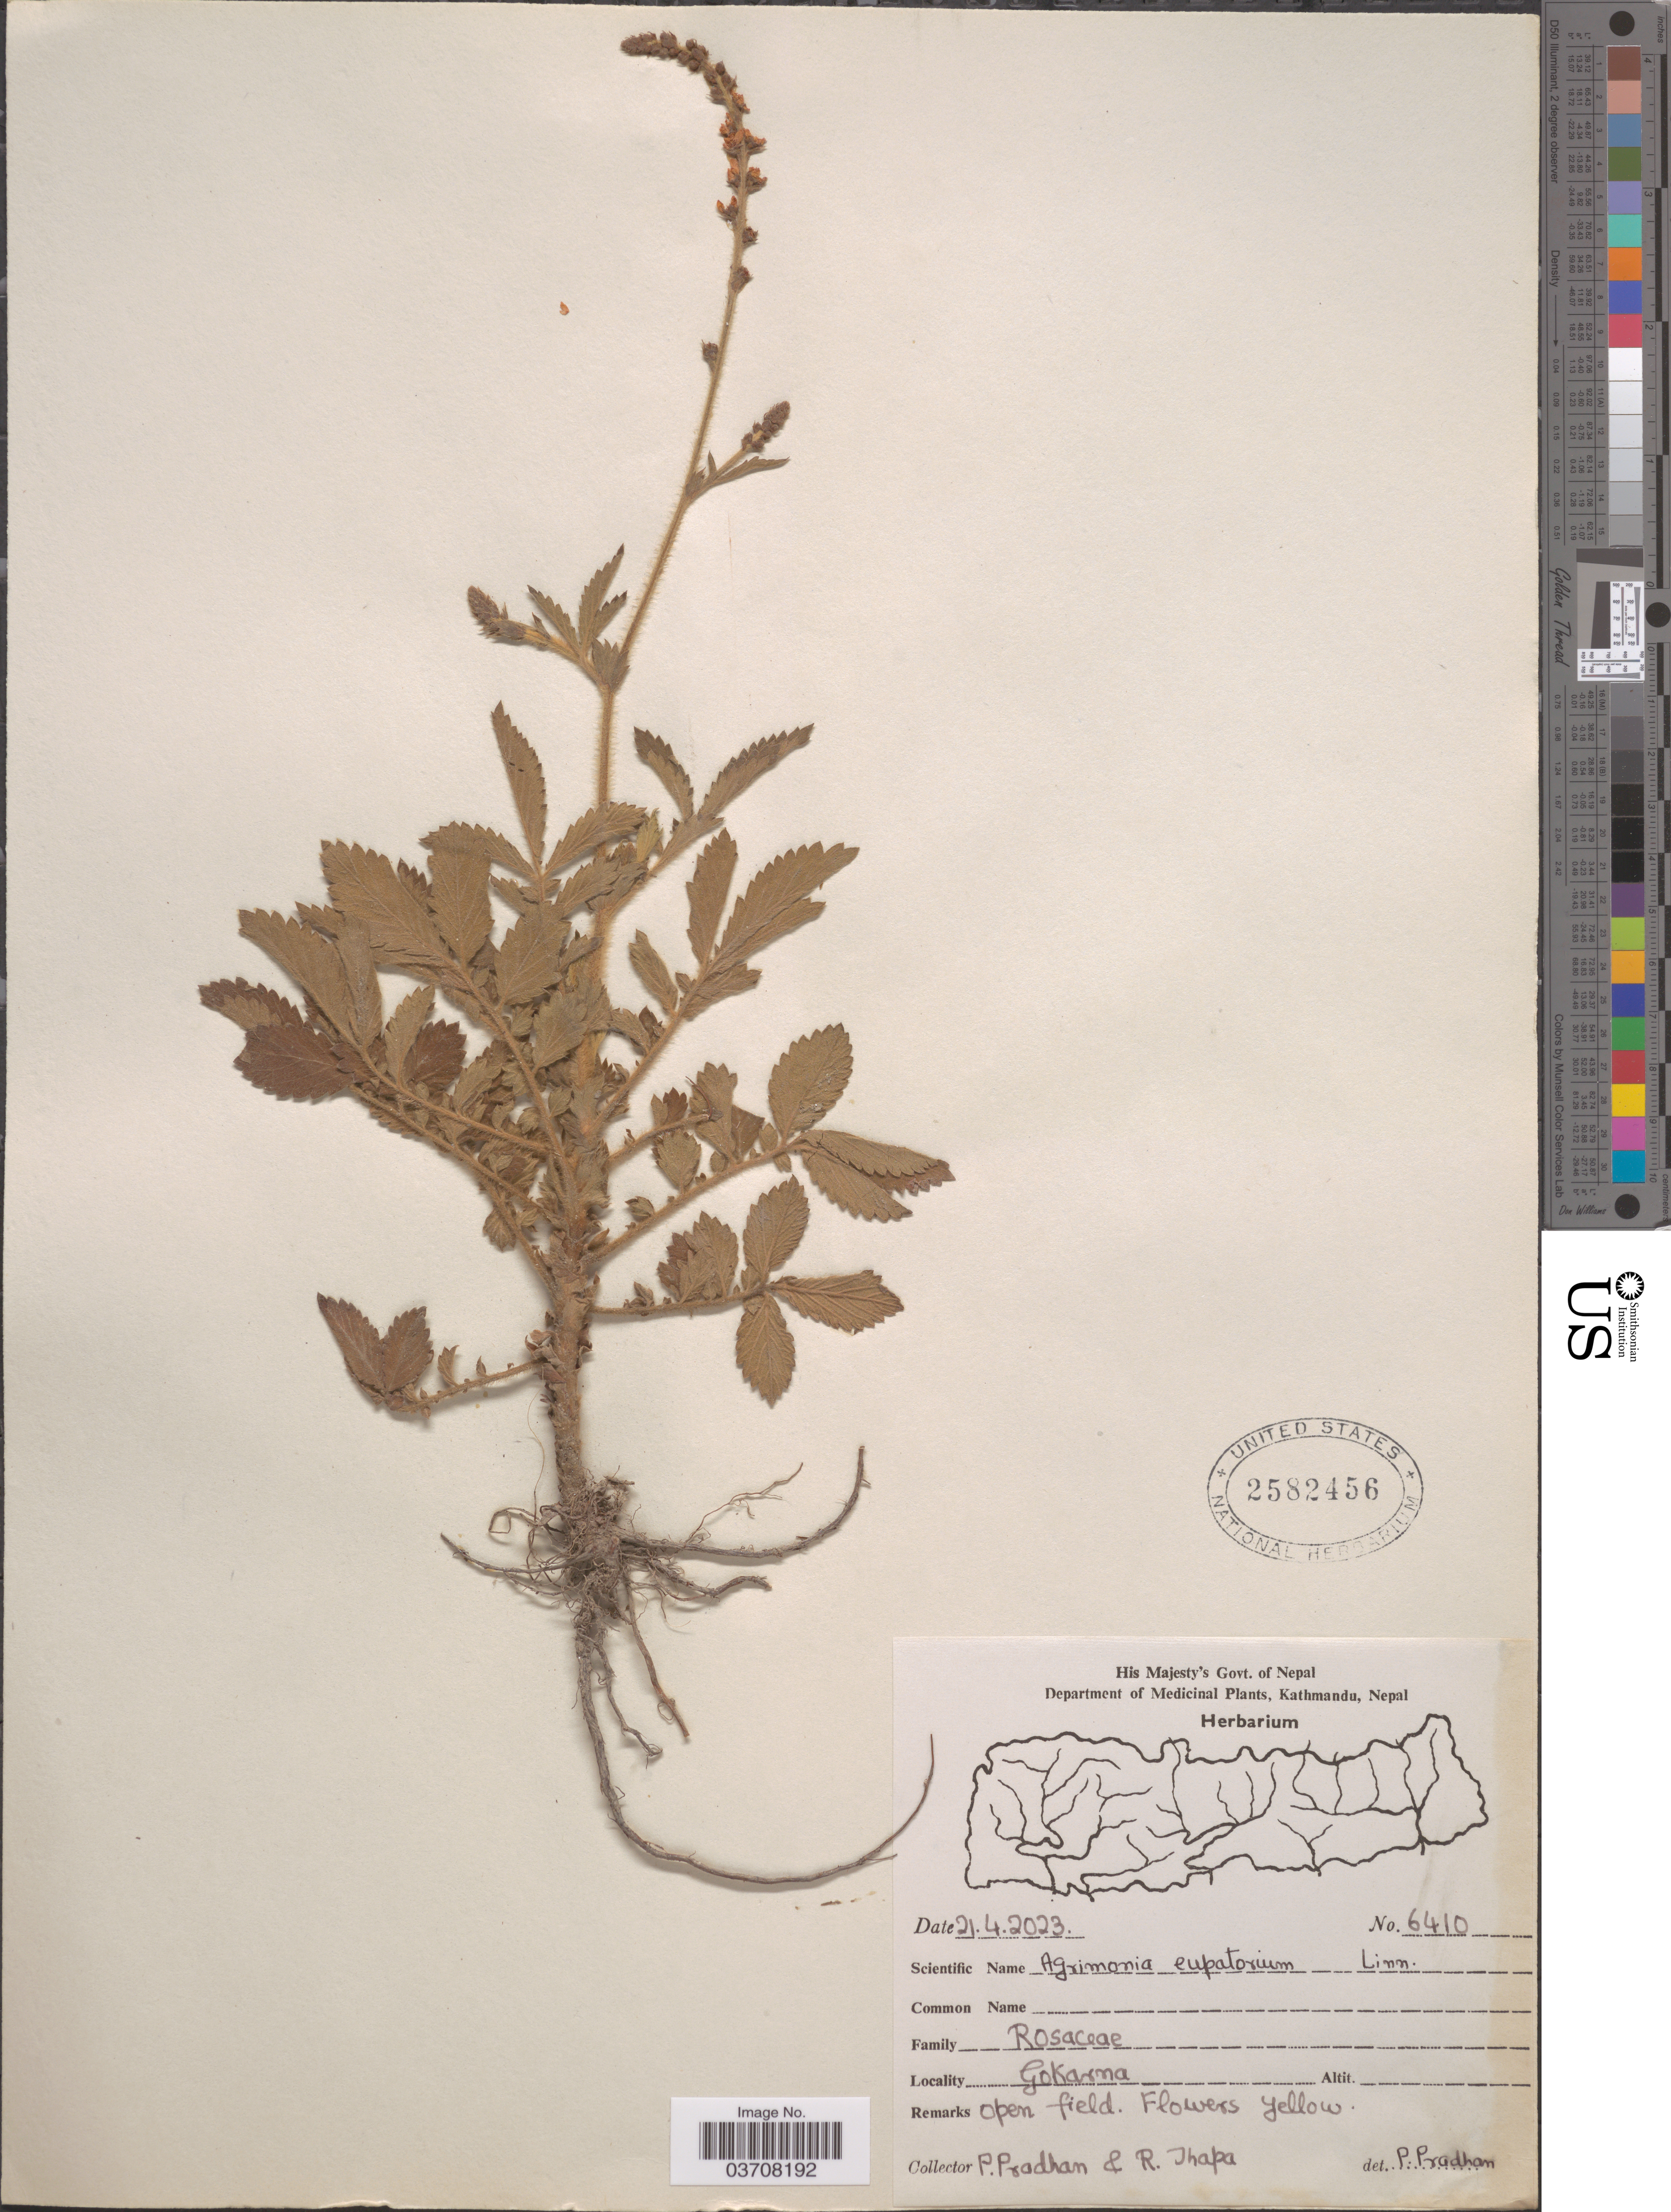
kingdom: Plantae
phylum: Tracheophyta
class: Magnoliopsida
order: Rosales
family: Rosaceae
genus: Agrimonia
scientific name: Agrimonia eupatoria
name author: L.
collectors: P. Pradhan & R. Thapa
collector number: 6410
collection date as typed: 21.4.2023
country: Nepal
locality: Gokarna.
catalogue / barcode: US 2582456